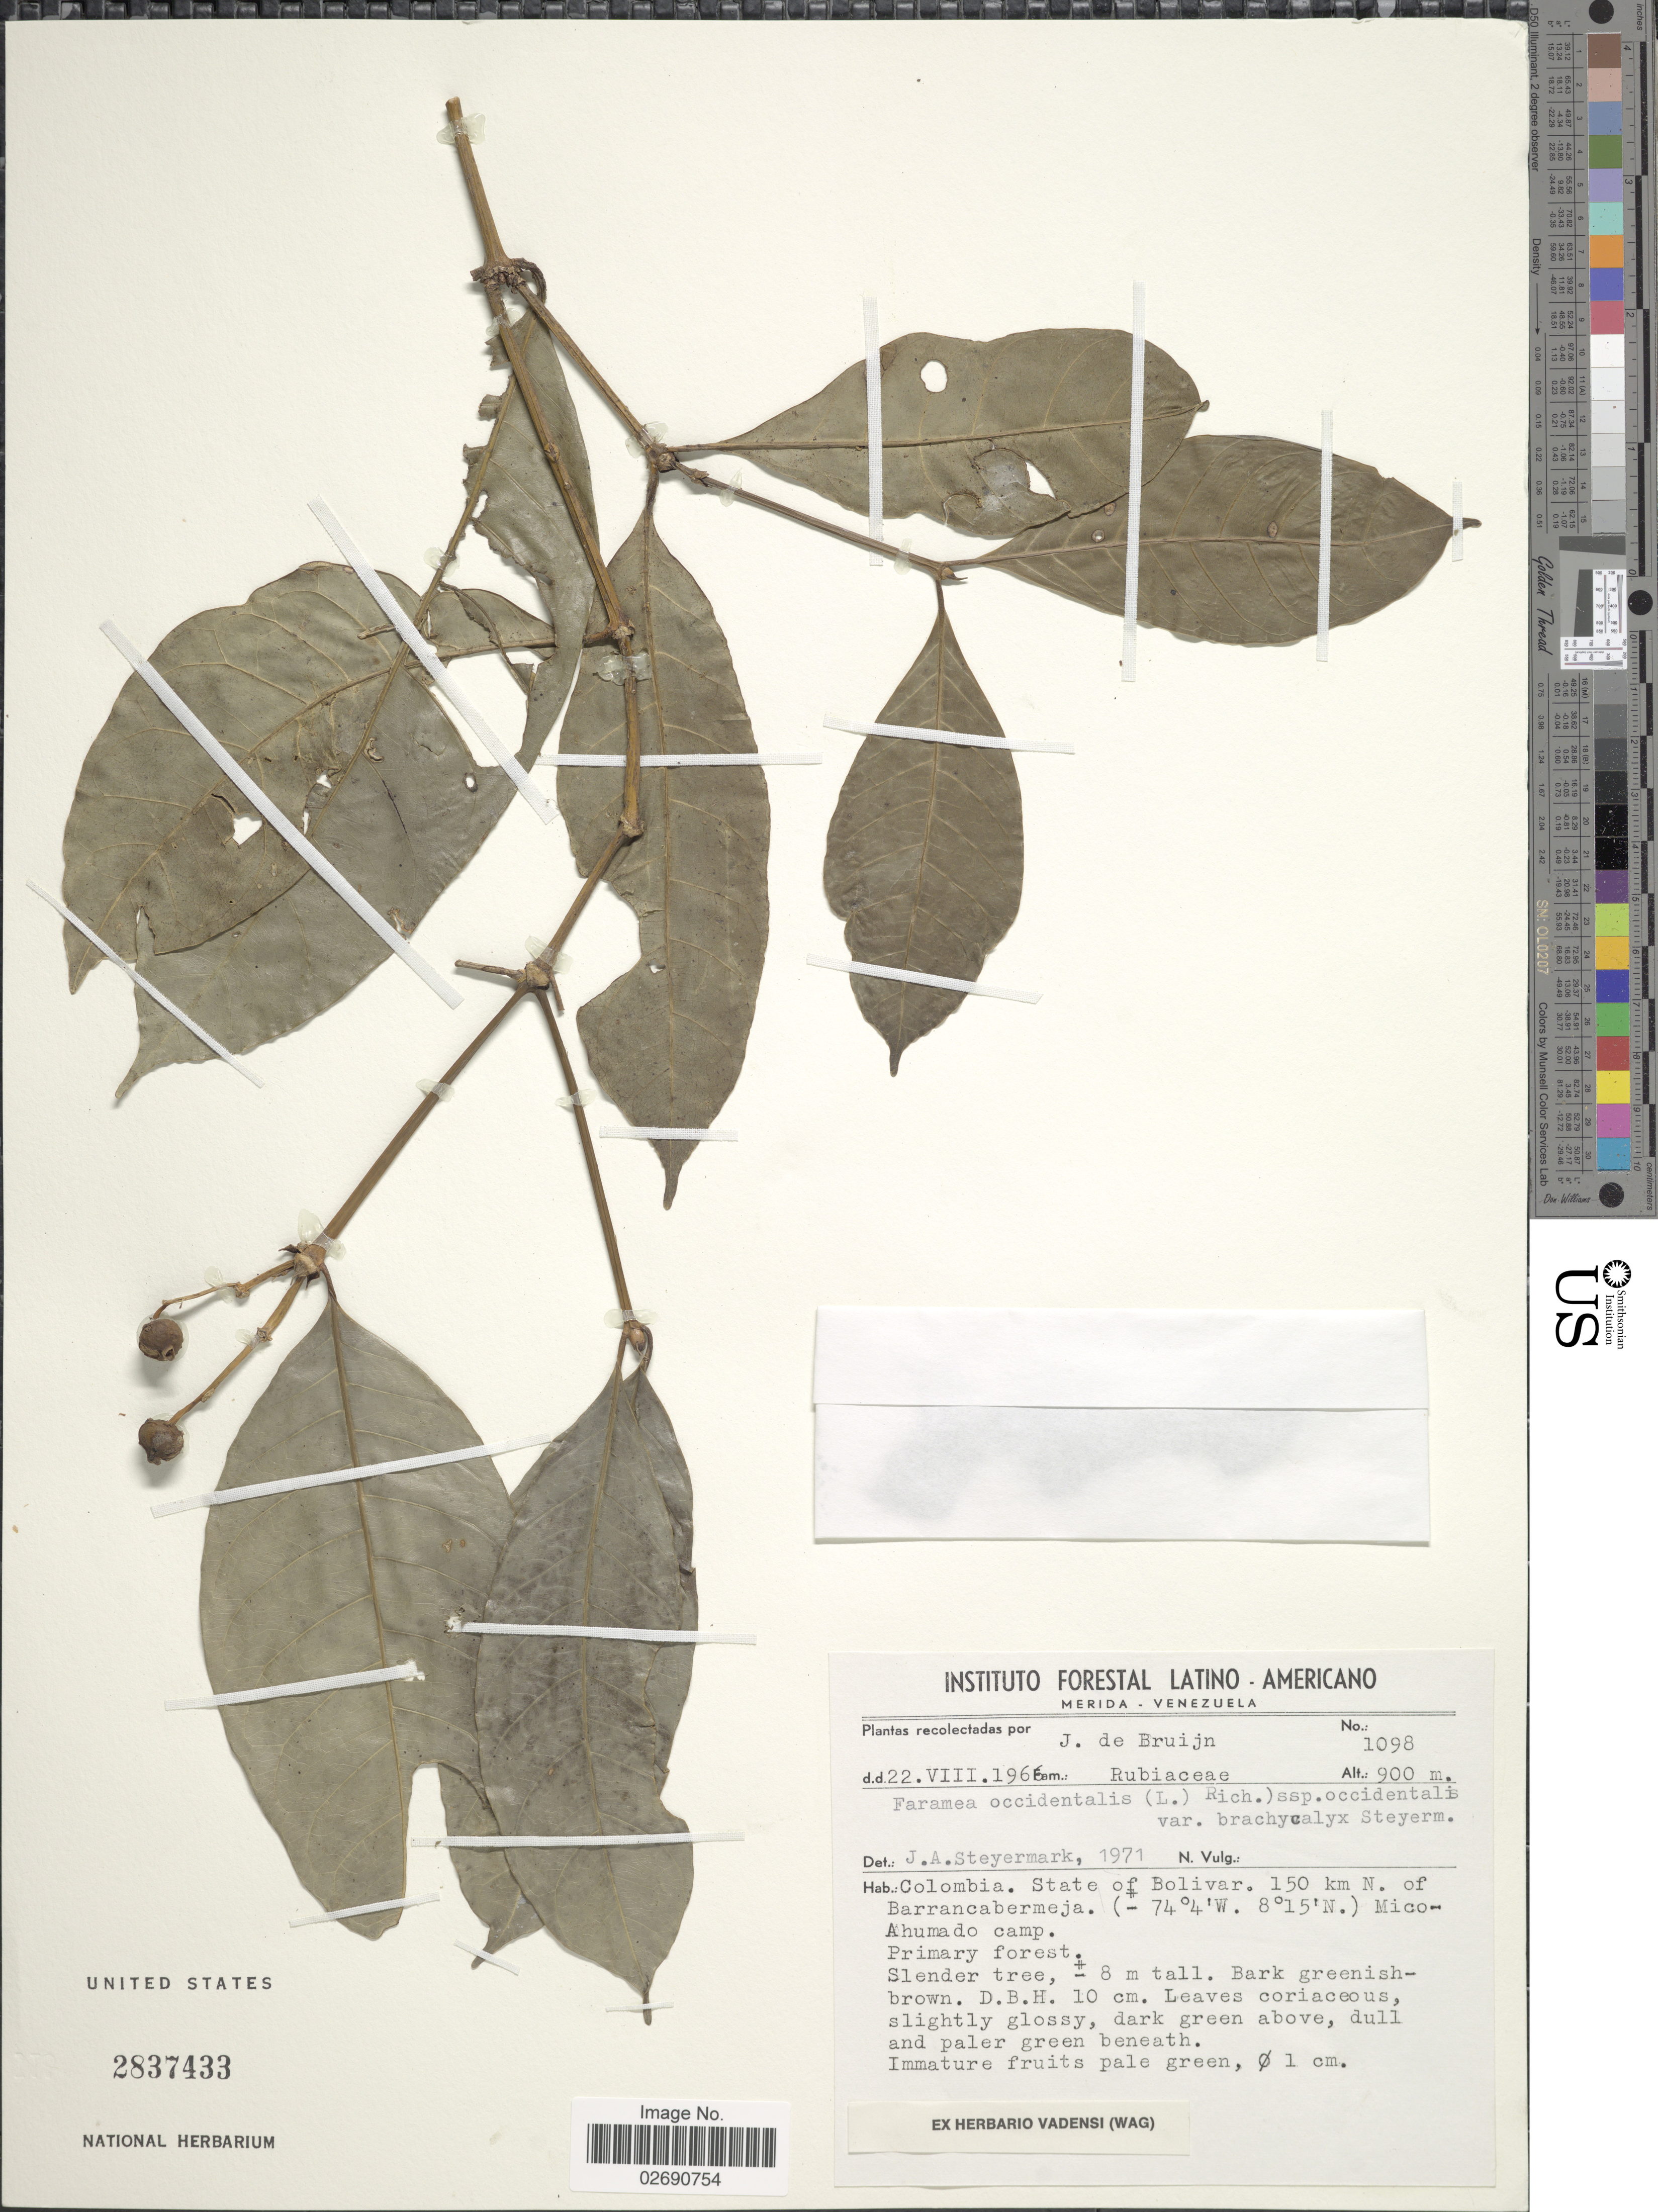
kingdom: Plantae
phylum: Tracheophyta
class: Magnoliopsida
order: Gentianales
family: Rubiaceae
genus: Faramea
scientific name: Faramea occidentalis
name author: (L.) A. Rich.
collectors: J. Bruijn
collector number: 1098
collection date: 1966-08-22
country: Colombia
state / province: Bolívar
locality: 150 km N of Barrancabermeja. Mico-Ahumado camp, Primary forest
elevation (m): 900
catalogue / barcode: US 2837433